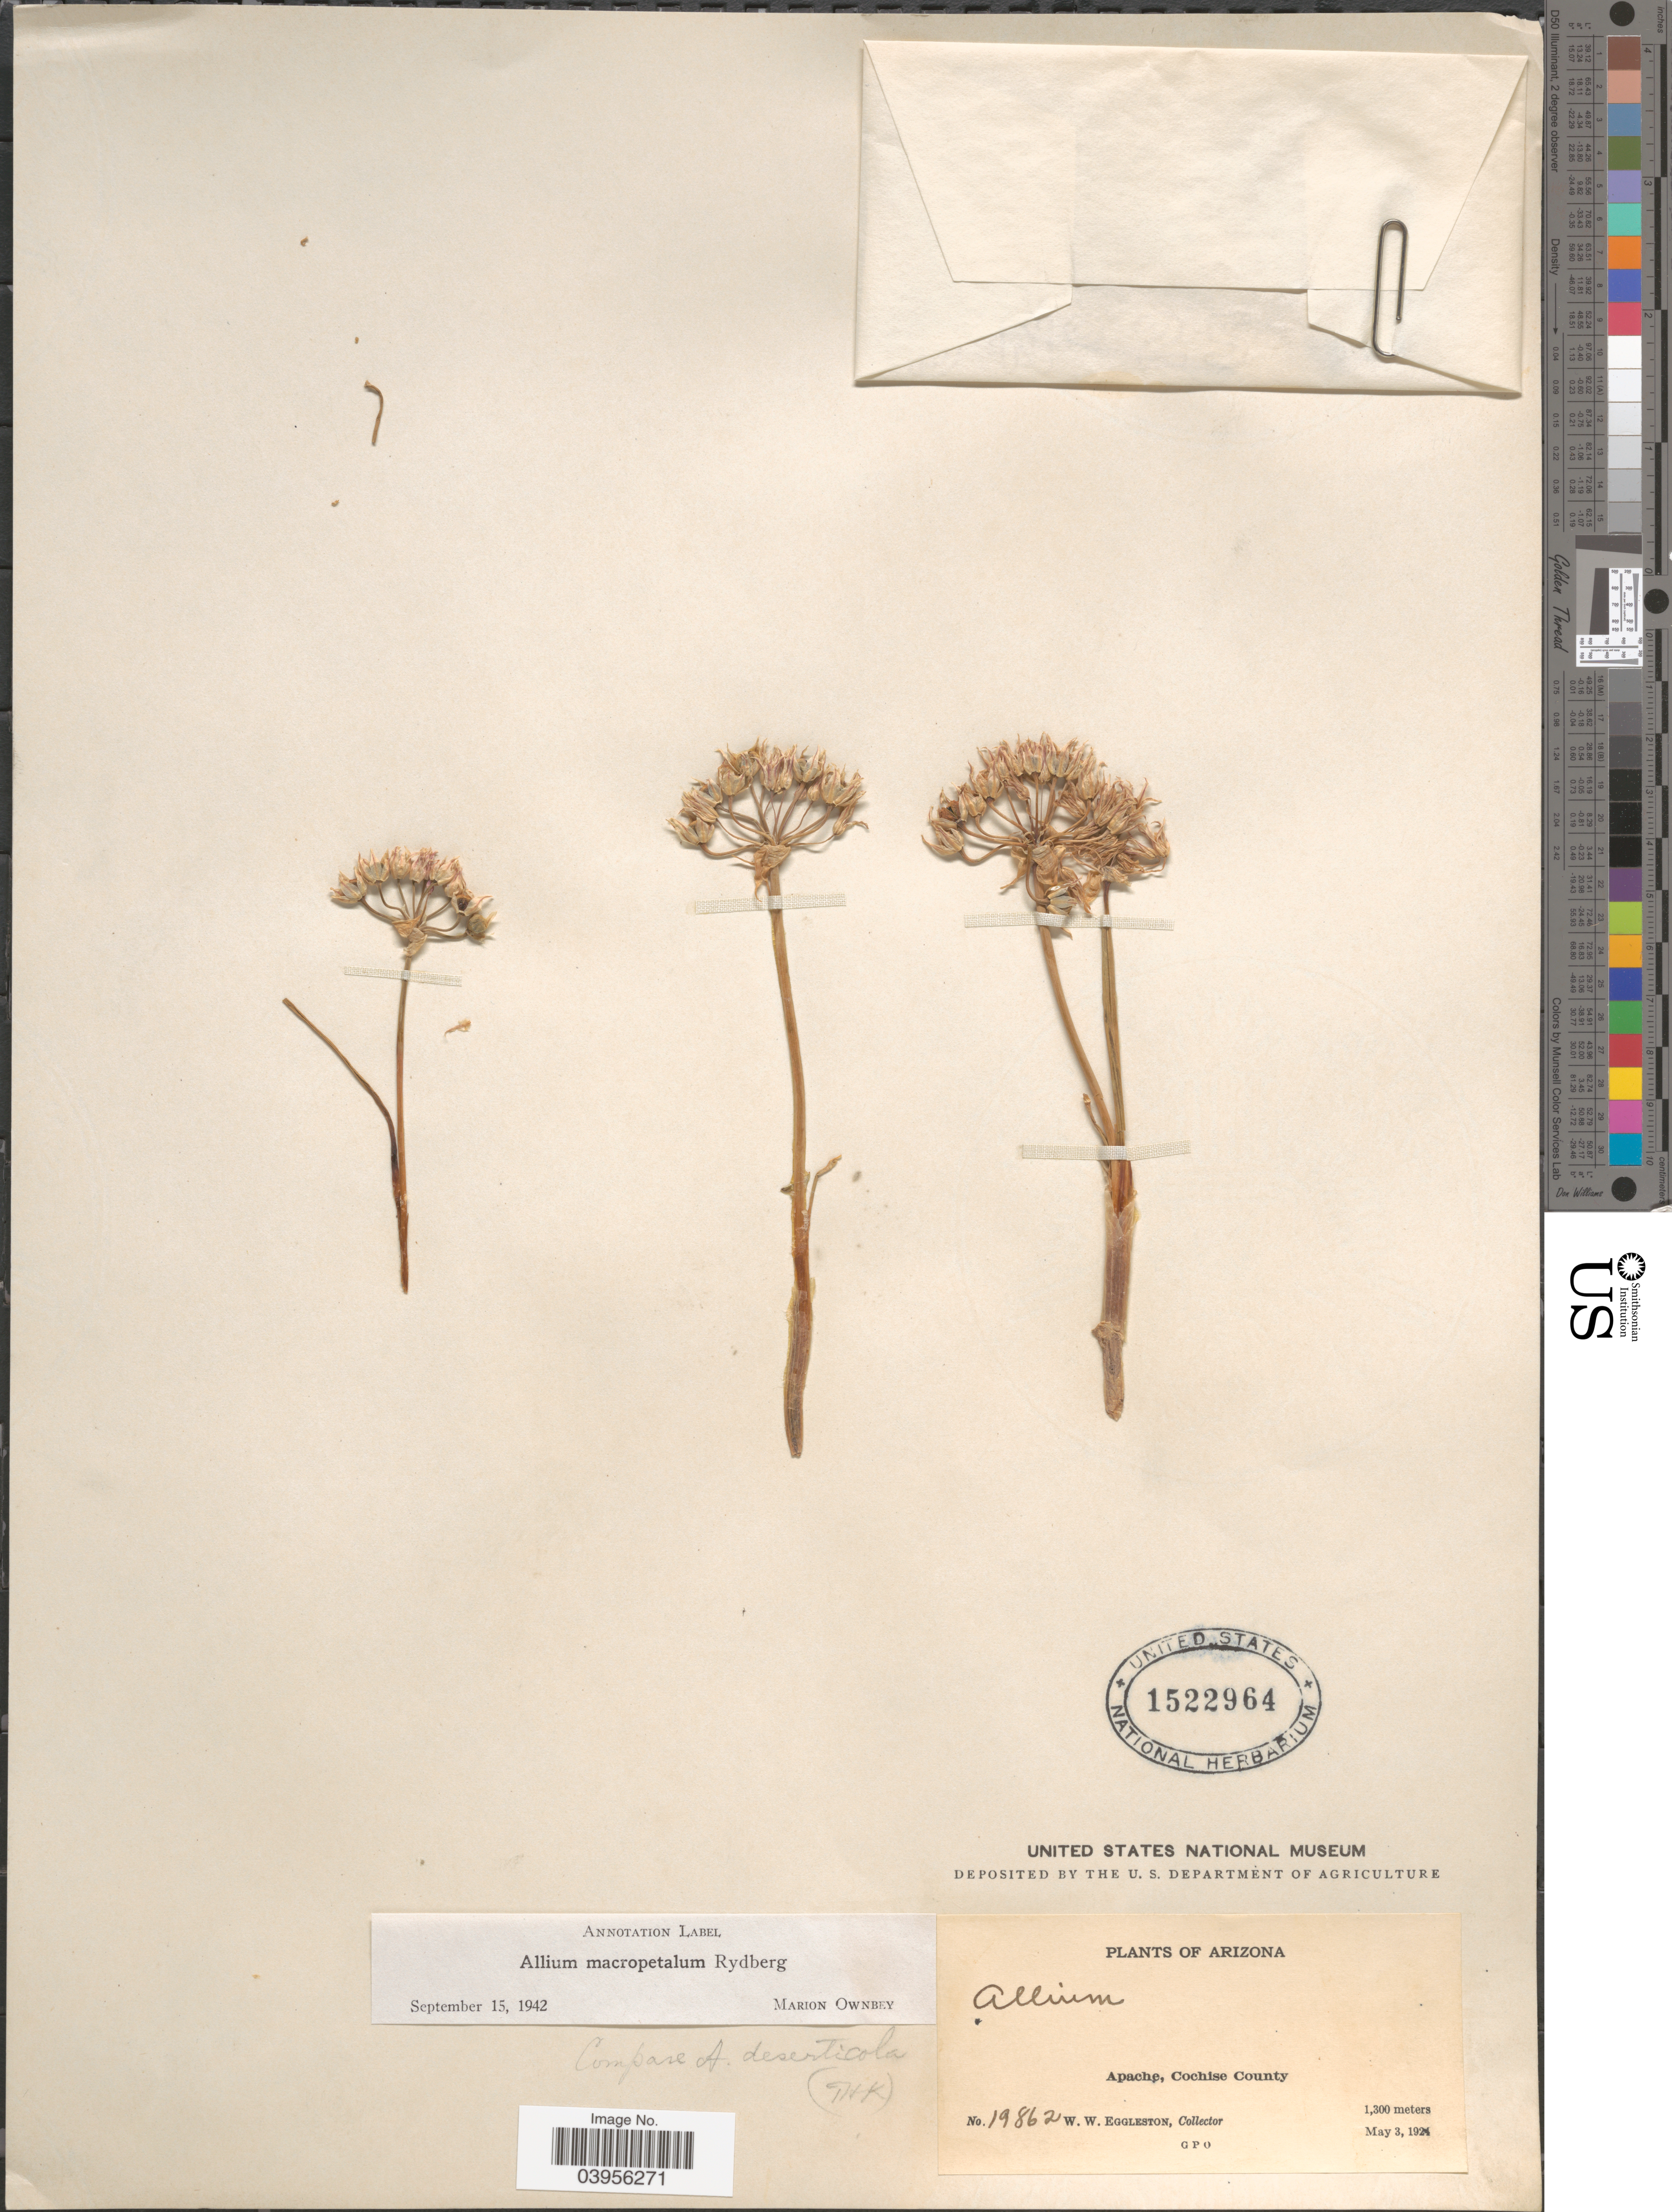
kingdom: Plantae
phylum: Tracheophyta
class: Liliopsida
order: Asparagales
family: Amaryllidaceae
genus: Allium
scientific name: Allium macropetalum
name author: Rydb.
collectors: W. W. Eggleston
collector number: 19862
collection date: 1924-05-03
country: United States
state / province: Arizona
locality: Apache, Cochise County.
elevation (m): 1300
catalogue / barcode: US 1522964